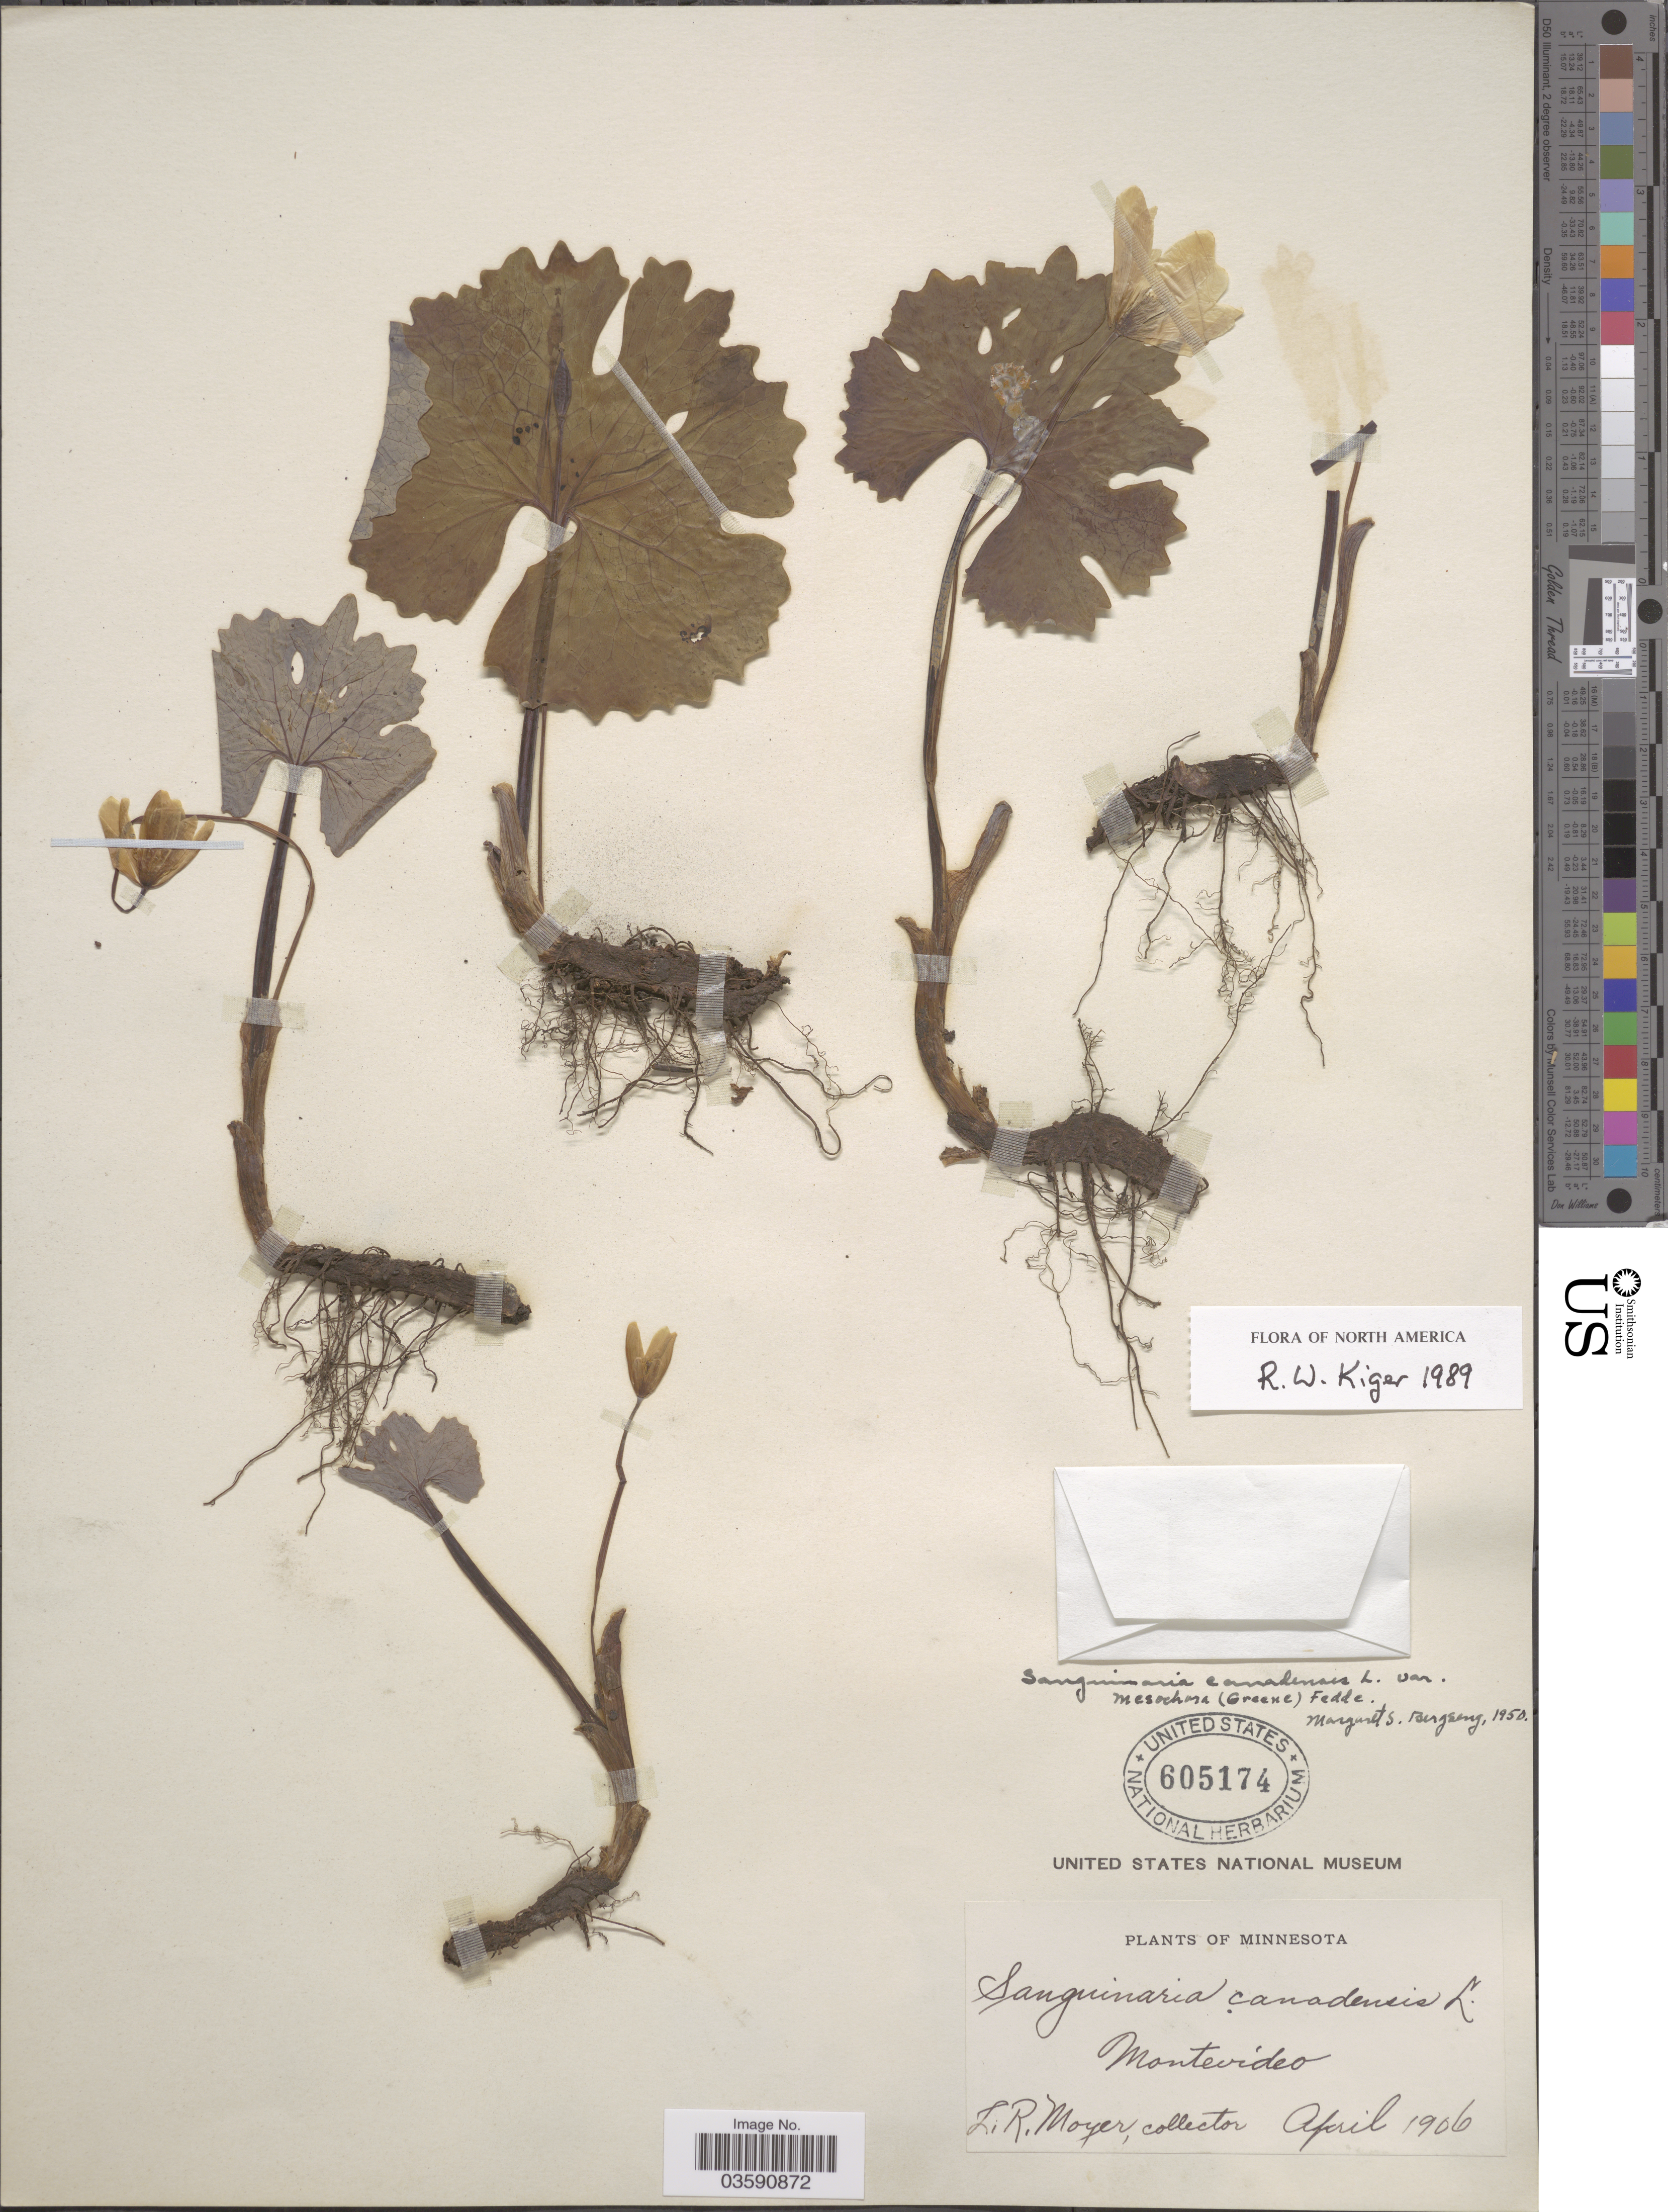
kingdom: Plantae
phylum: Tracheophyta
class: Magnoliopsida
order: Ranunculales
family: Papaveraceae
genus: Sanguinaria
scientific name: Sanguinaria canadensis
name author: L.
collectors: L. Moyer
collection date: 1906-04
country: United States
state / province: Minnesota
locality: Montevideo.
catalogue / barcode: US 605174